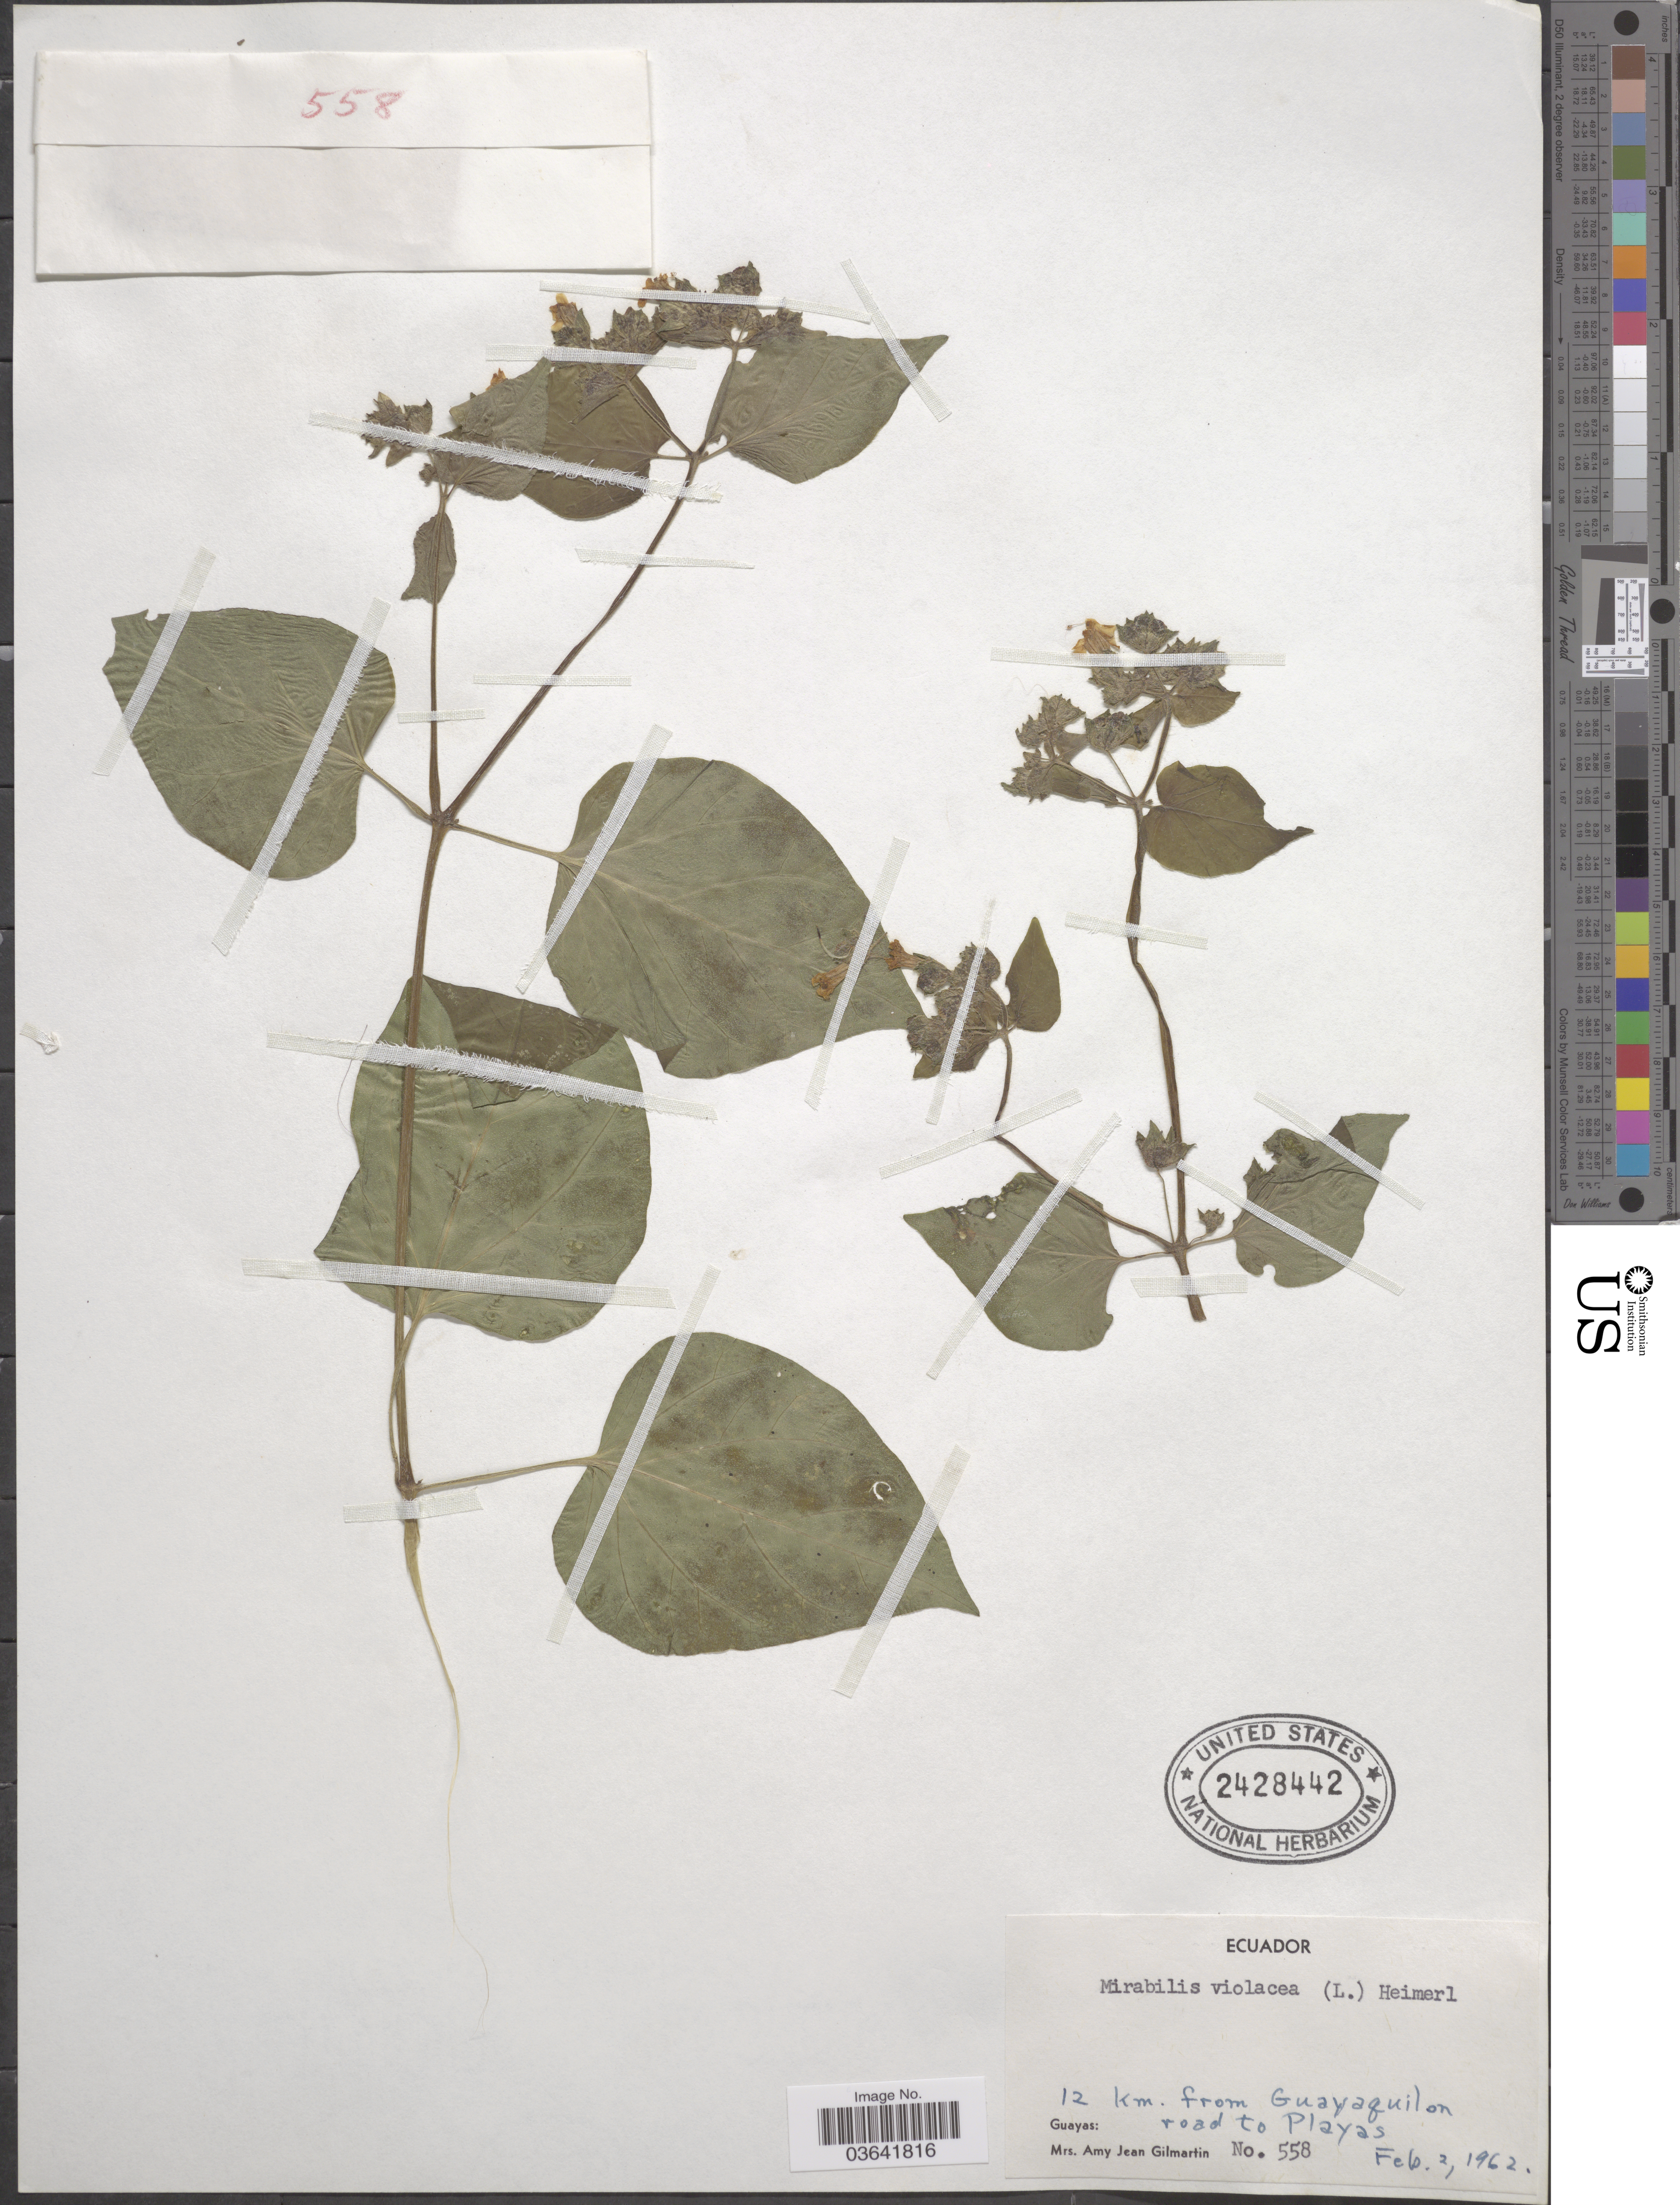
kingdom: Plantae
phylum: Tracheophyta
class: Magnoliopsida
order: Caryophyllales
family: Nyctaginaceae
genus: Mirabilis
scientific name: Mirabilis violacea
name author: (L.) Heimerl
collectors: A. Gilmartin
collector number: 558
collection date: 1962-02-02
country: Ecuador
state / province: Guayas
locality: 12 km. from Guayaquil on road to Playas.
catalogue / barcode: US 2428442